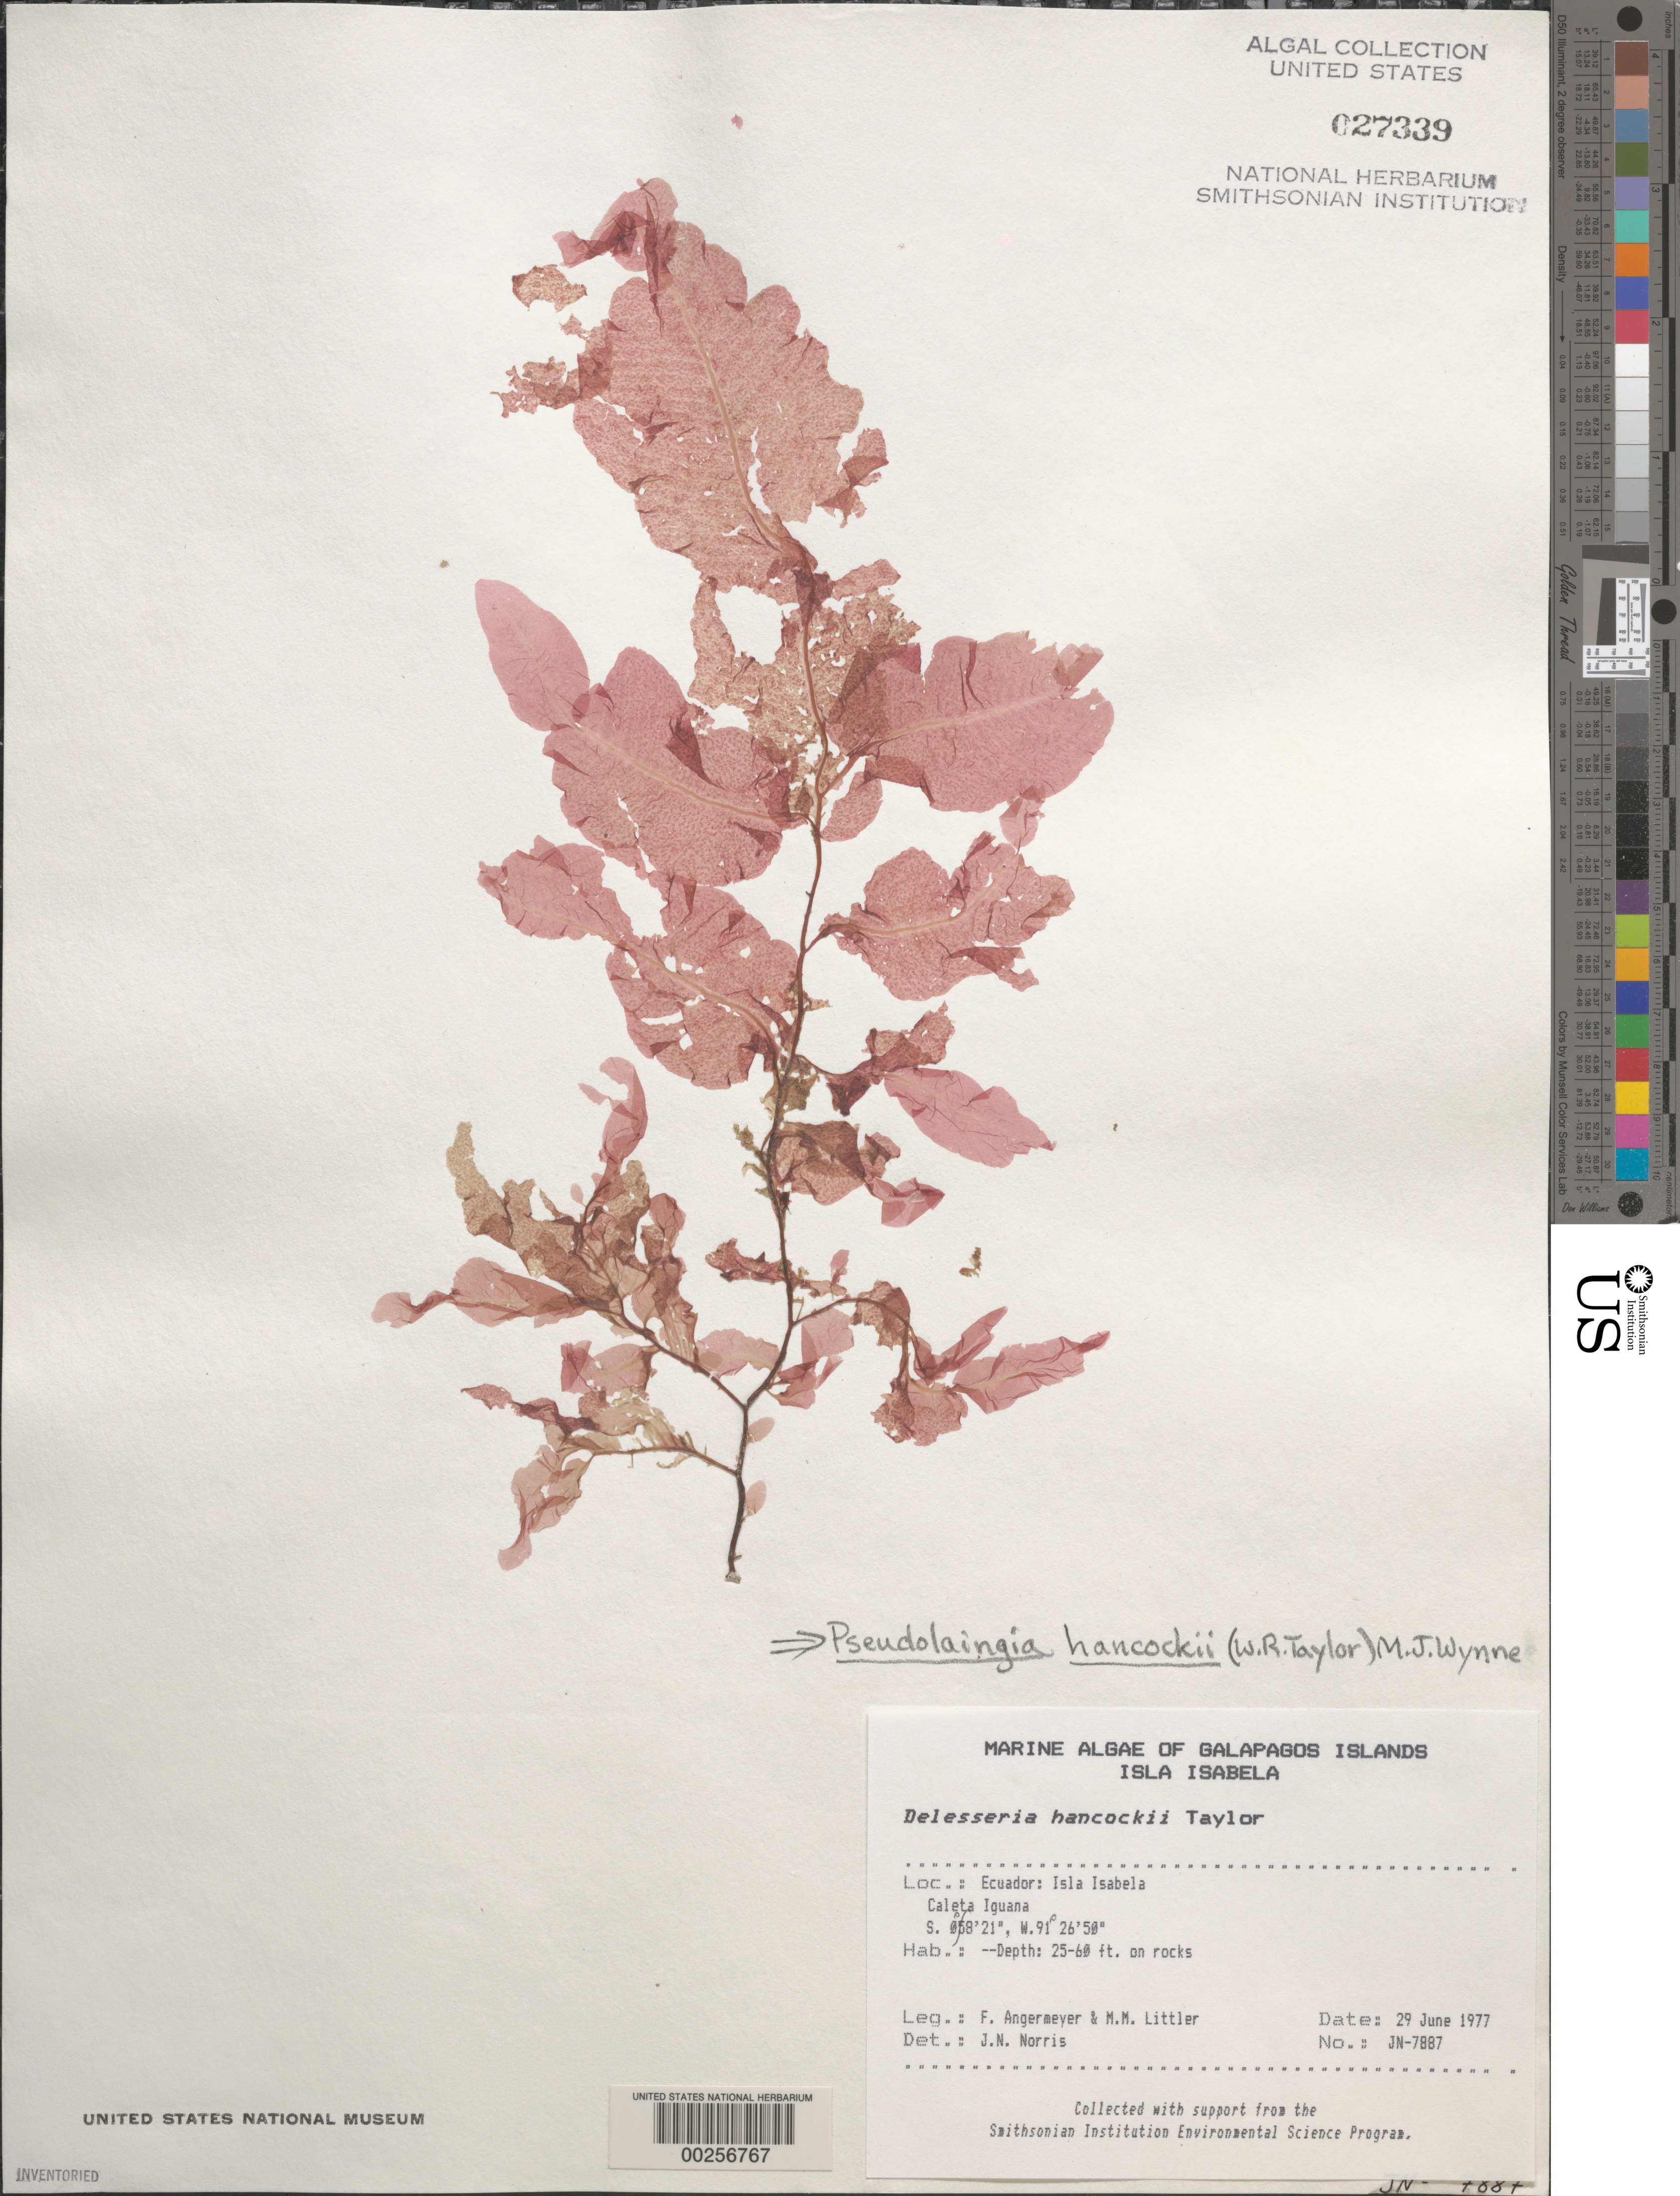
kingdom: Plantae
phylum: Rhodophyta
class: Florideophyceae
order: Ceramiales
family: Delesseriaceae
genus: Paraglossum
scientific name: Paraglossum hancockii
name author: (W.R. Taylor) M.J. Wynne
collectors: F. Angermeyer & M. M. Littler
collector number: JN-7887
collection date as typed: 29 Jun 1977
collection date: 1977-06-29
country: Ecuador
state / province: Colón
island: Isabela [Albemarle]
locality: Caleta Iguana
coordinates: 0 58'21"S, 91 26'50"W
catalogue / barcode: US 27339